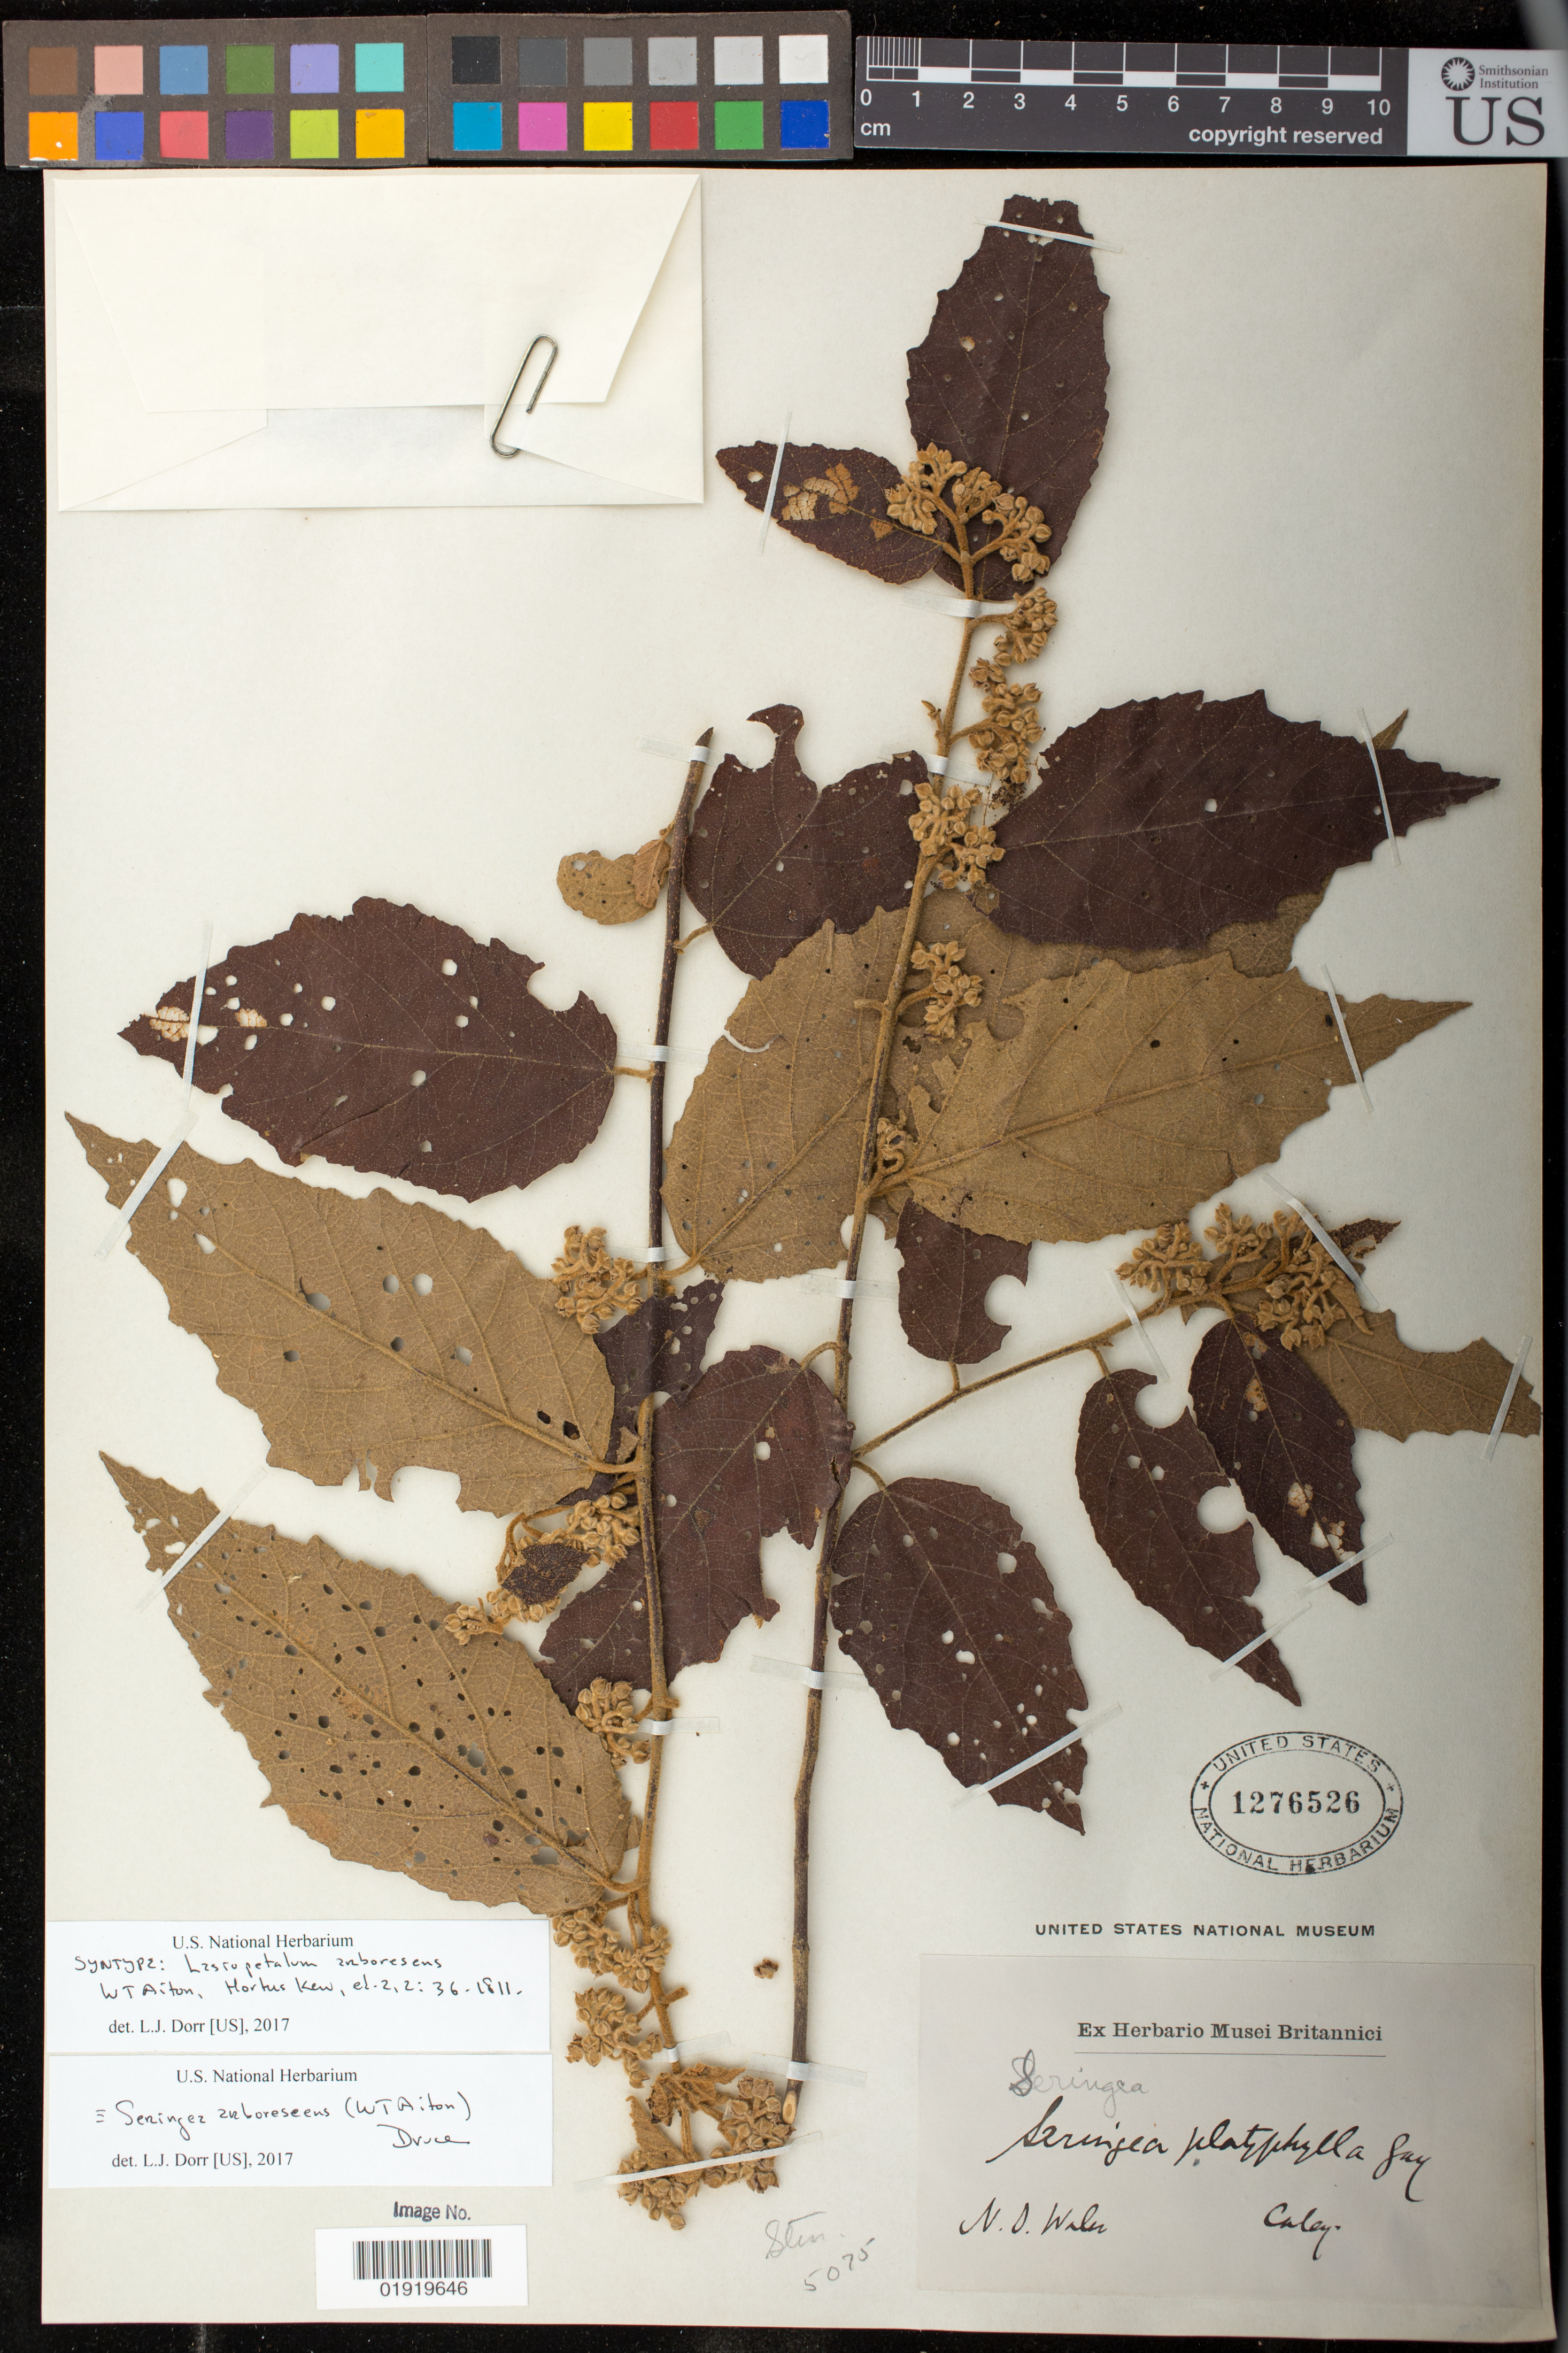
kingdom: Plantae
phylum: Tracheophyta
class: Magnoliopsida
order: Malvales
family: Malvaceae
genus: Lasiopetalum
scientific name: Lasiopetalum arborescens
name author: W.T. Aiton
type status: Syntype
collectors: G. Caley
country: Australia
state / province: New South Wales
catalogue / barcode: US 1276526